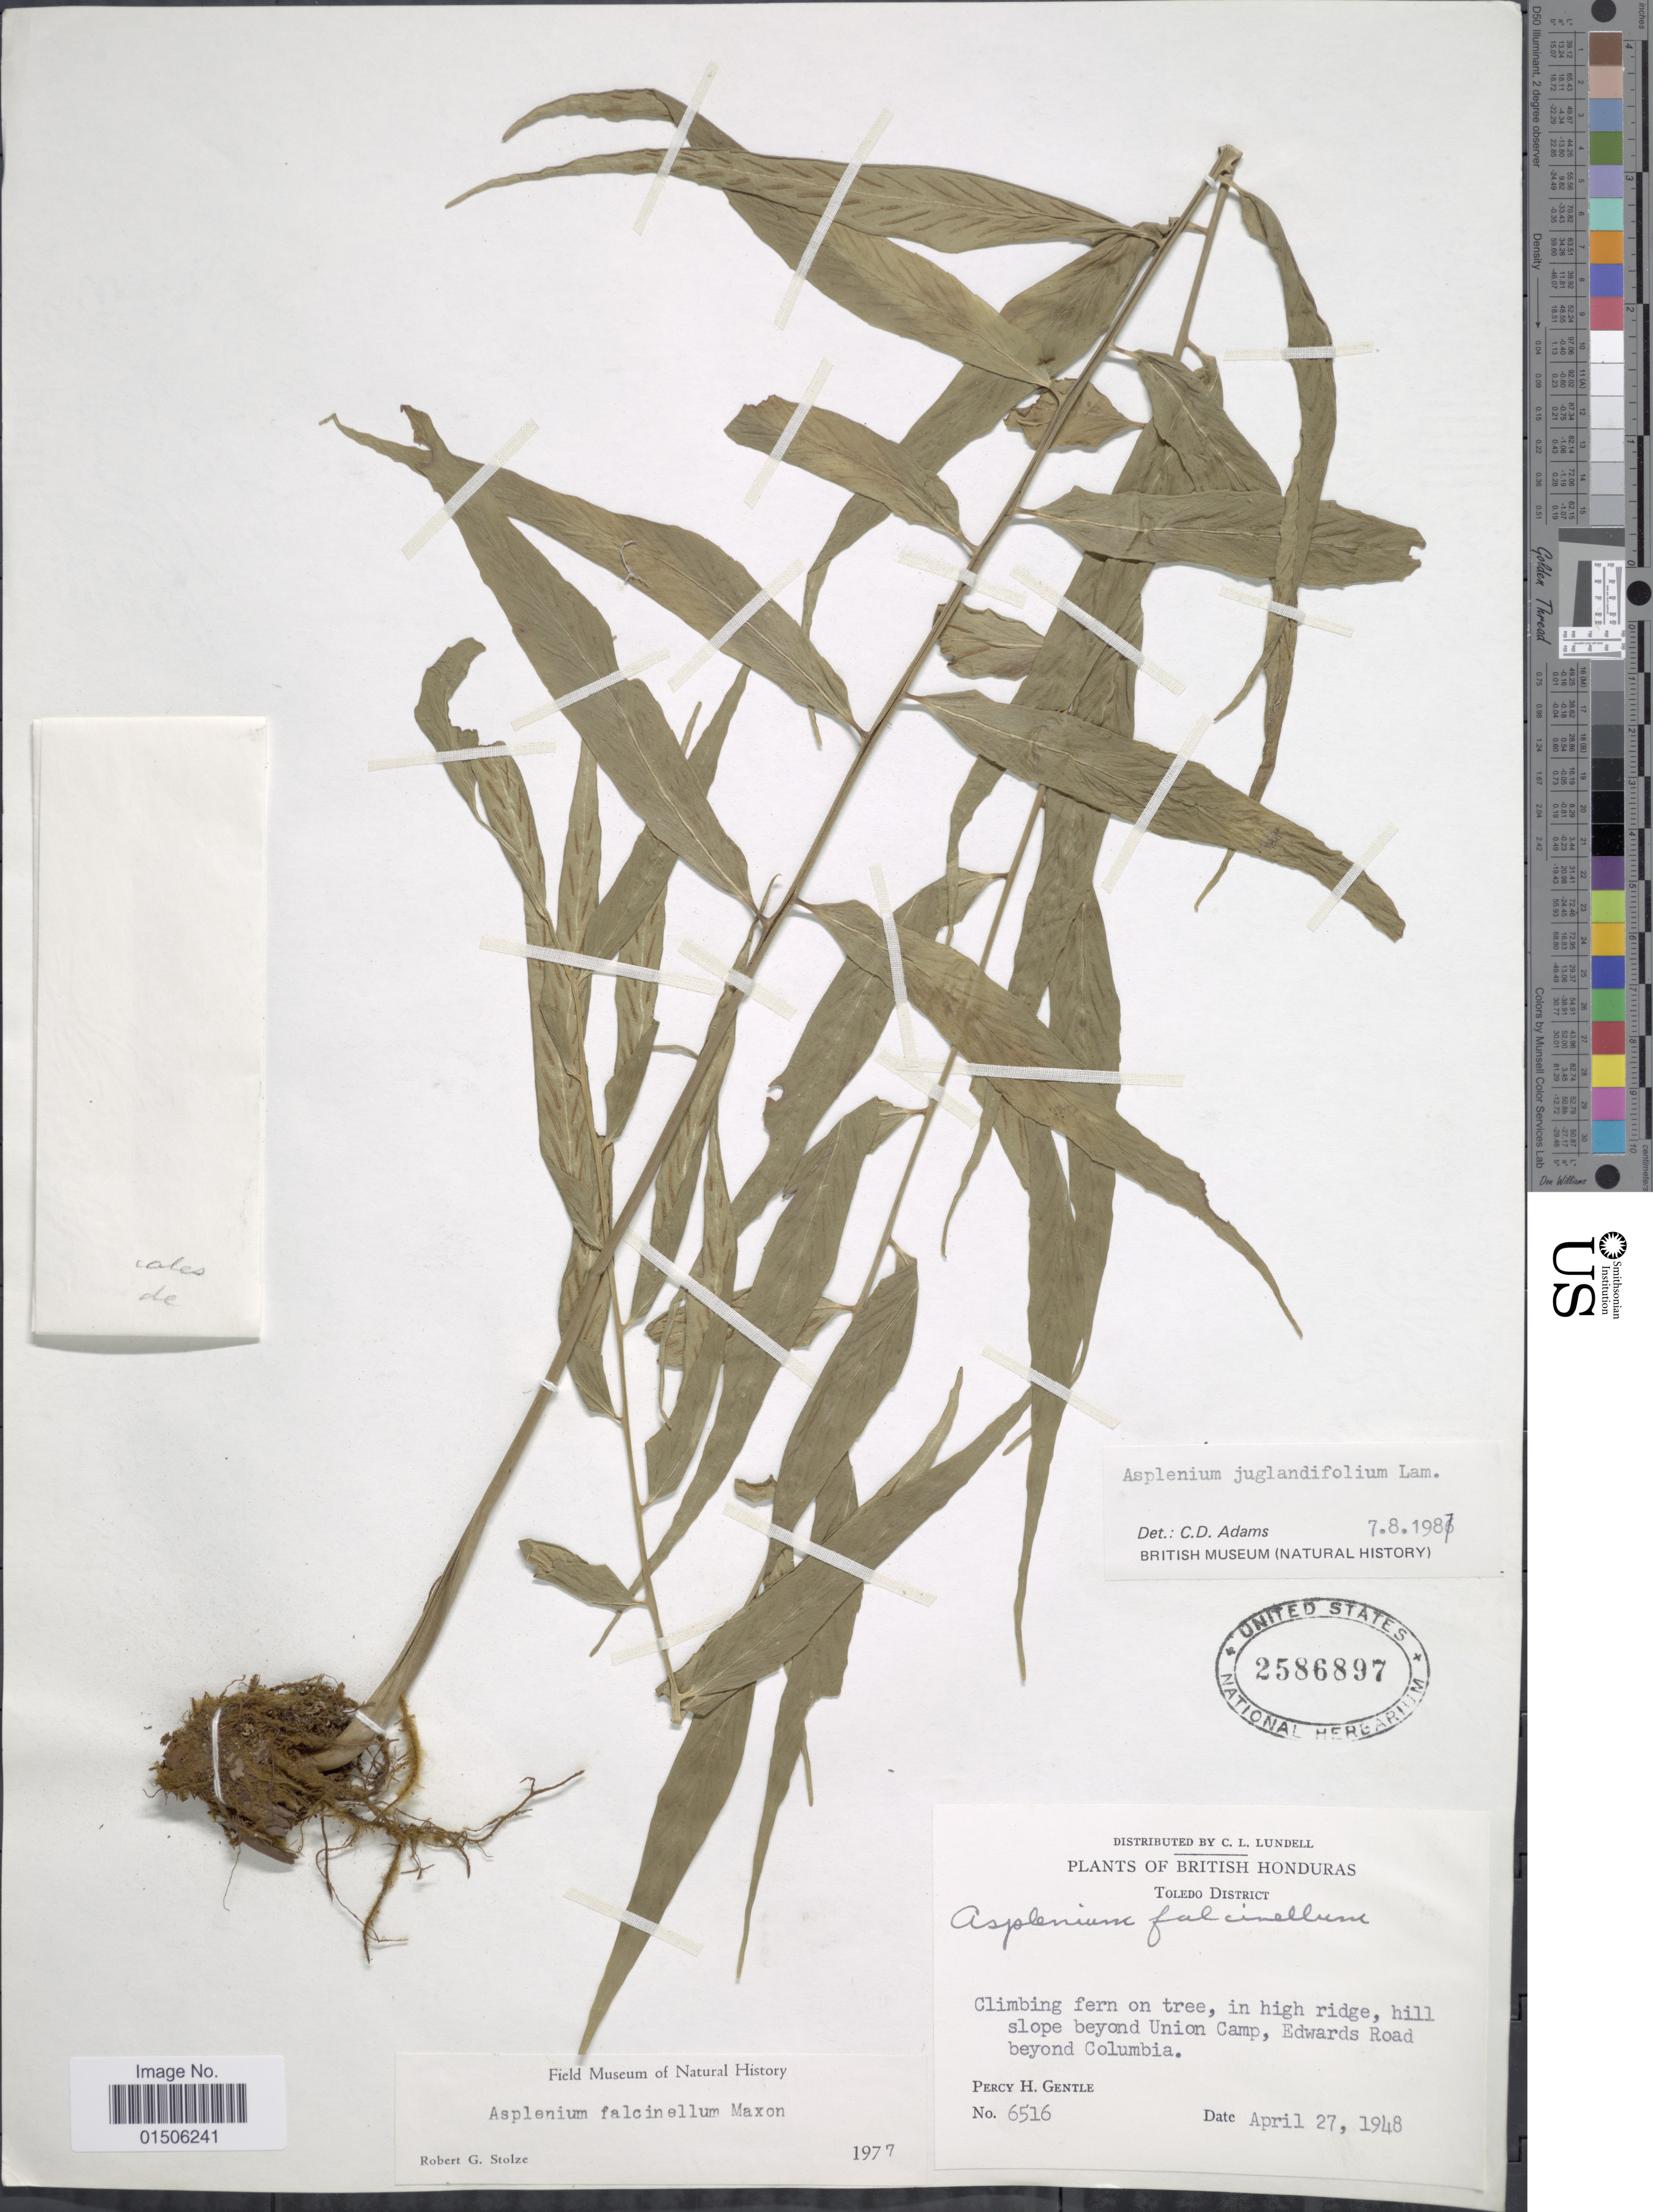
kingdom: Plantae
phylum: Tracheophyta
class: Polypodiopsida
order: Polypodiales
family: Aspleniaceae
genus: Asplenium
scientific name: Asplenium falcinellum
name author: Maxon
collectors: P. H. Gentle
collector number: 6516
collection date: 1948-04-27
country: Belize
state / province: Toledo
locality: British Honduras, Toledo District, Climbing fern on tree, in high ridge, hill slope beyon Union Camp, Edwards Road beyond Columbia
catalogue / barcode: US 2586897